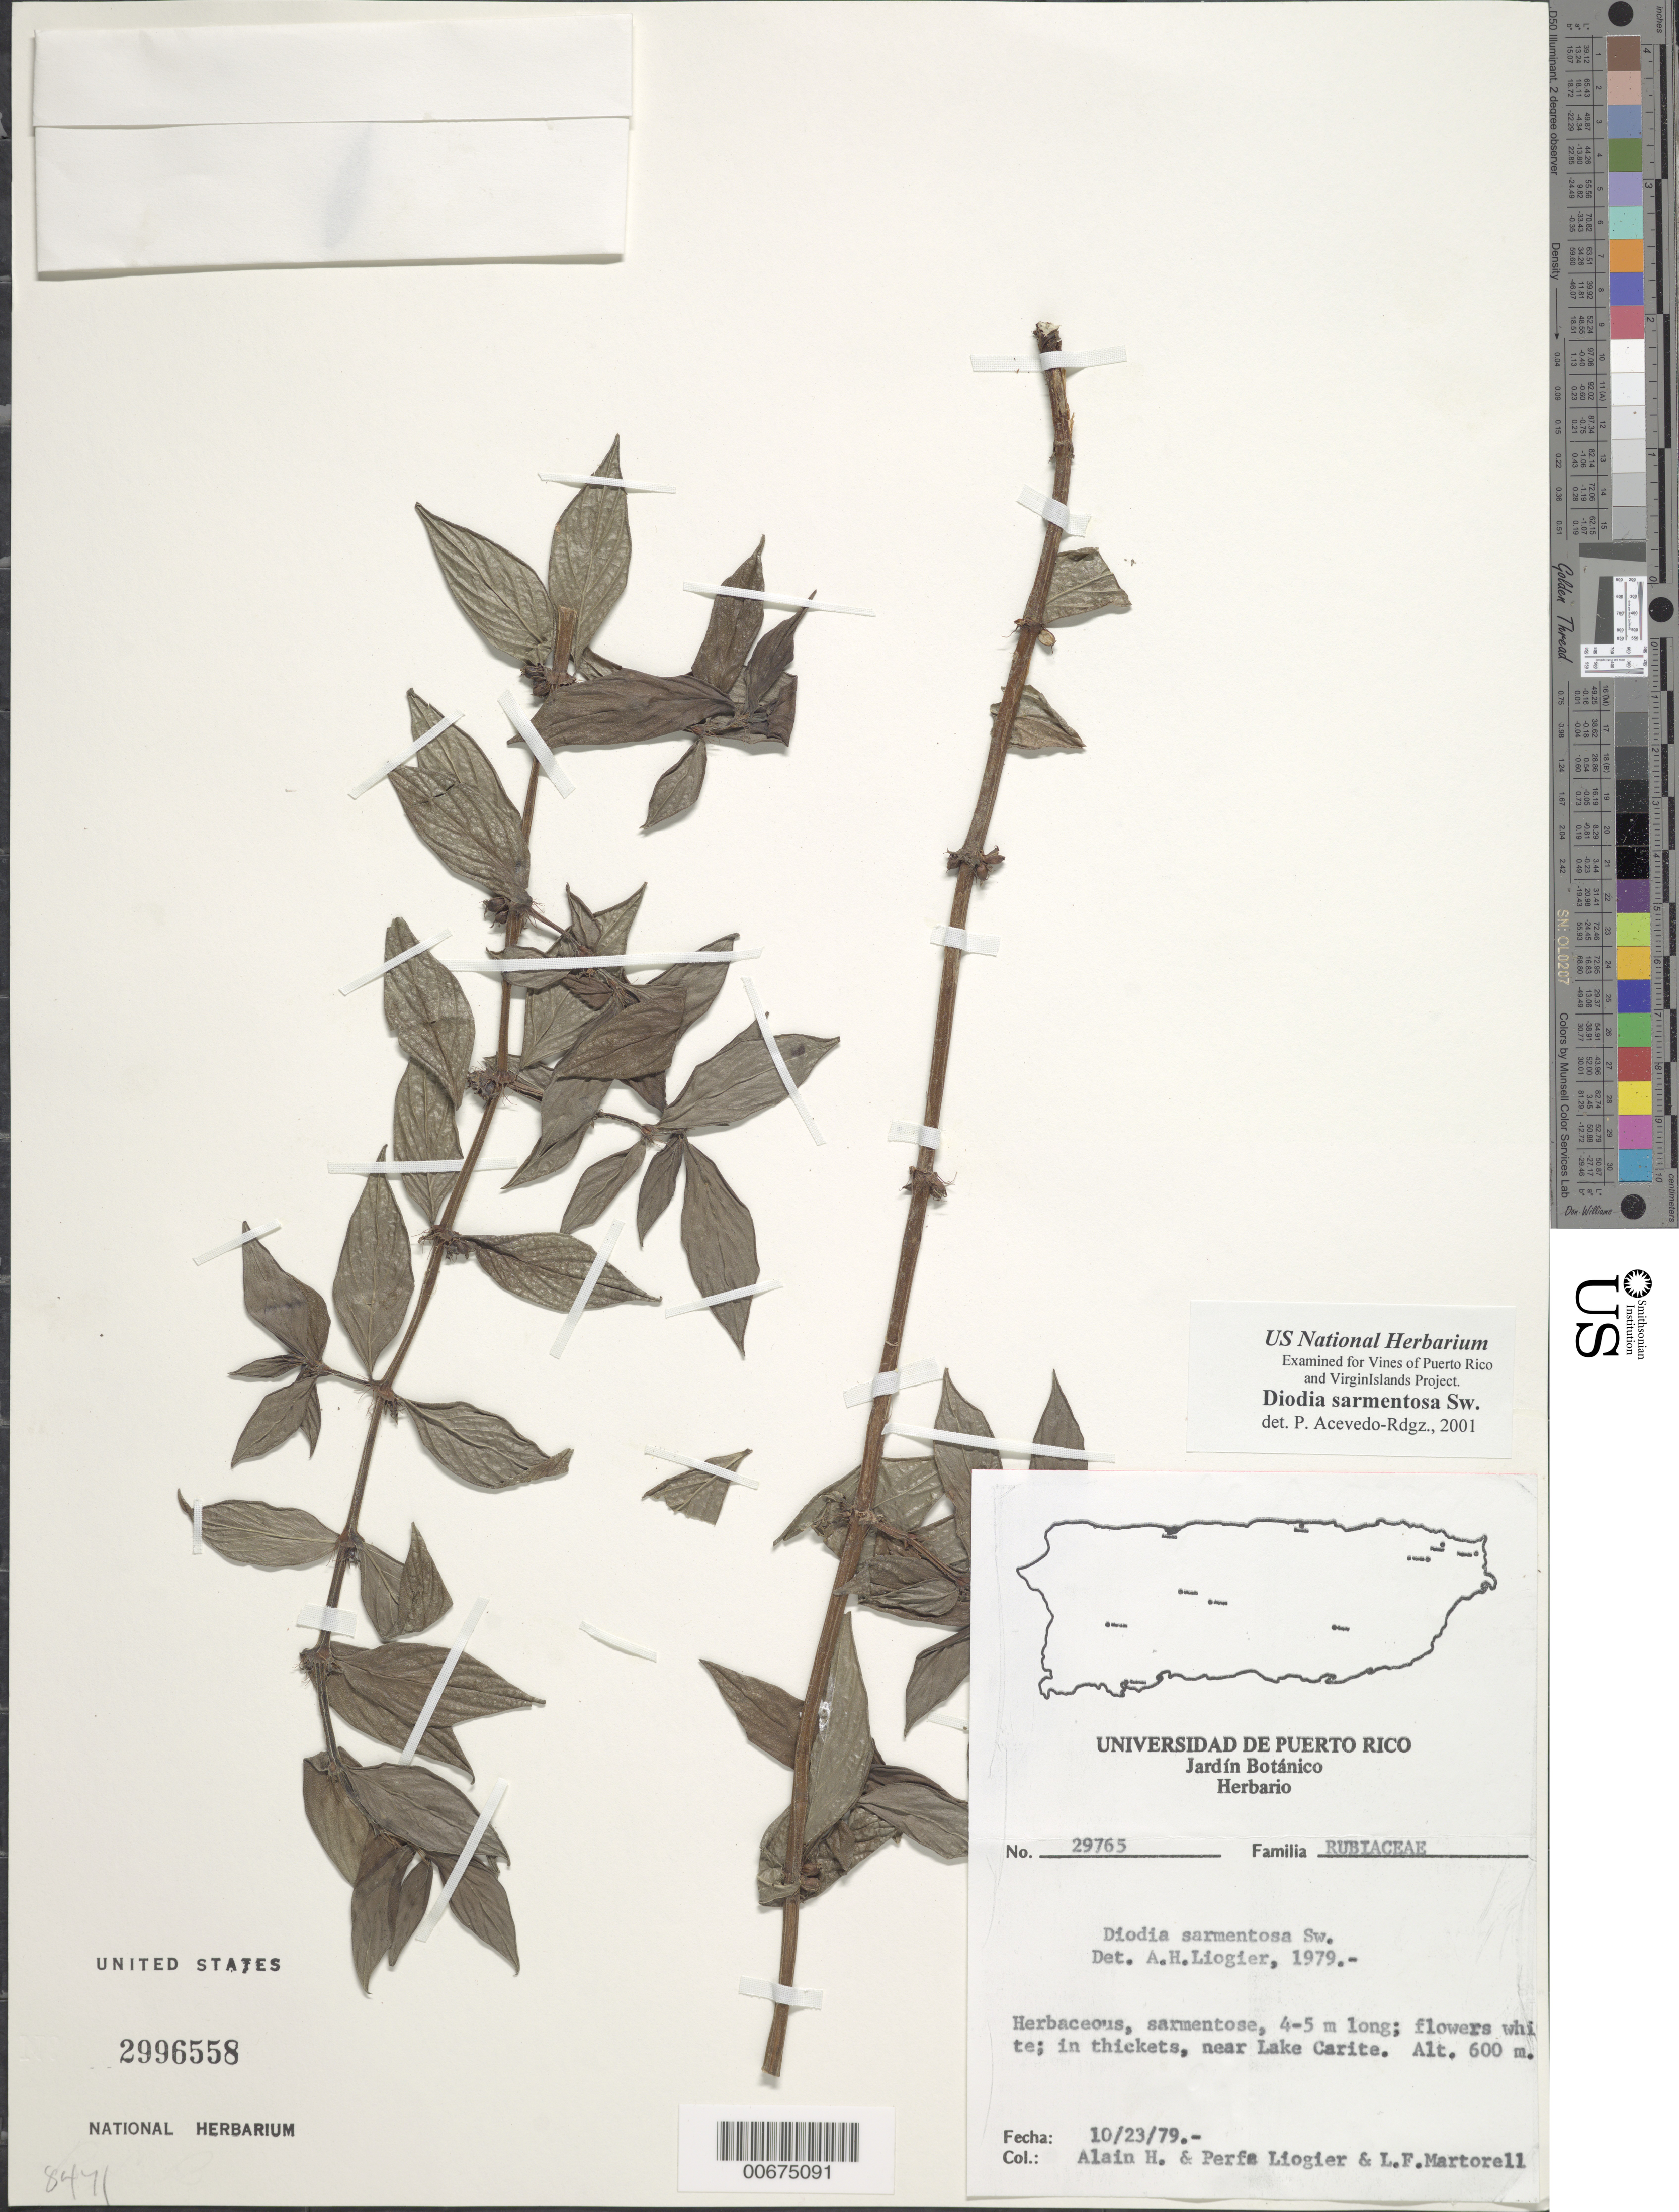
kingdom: Plantae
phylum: Tracheophyta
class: Magnoliopsida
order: Gentianales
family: Rubiaceae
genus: Diodia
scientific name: Diodia sarmentosa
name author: Sw.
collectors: A. H. Liogier & et al.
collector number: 29765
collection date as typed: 23 Oct 1979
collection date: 1979-10-23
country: Puerto Rico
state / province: Guayama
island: Puerto Rico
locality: near Lake Carite. In thickets.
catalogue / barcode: US 2996558